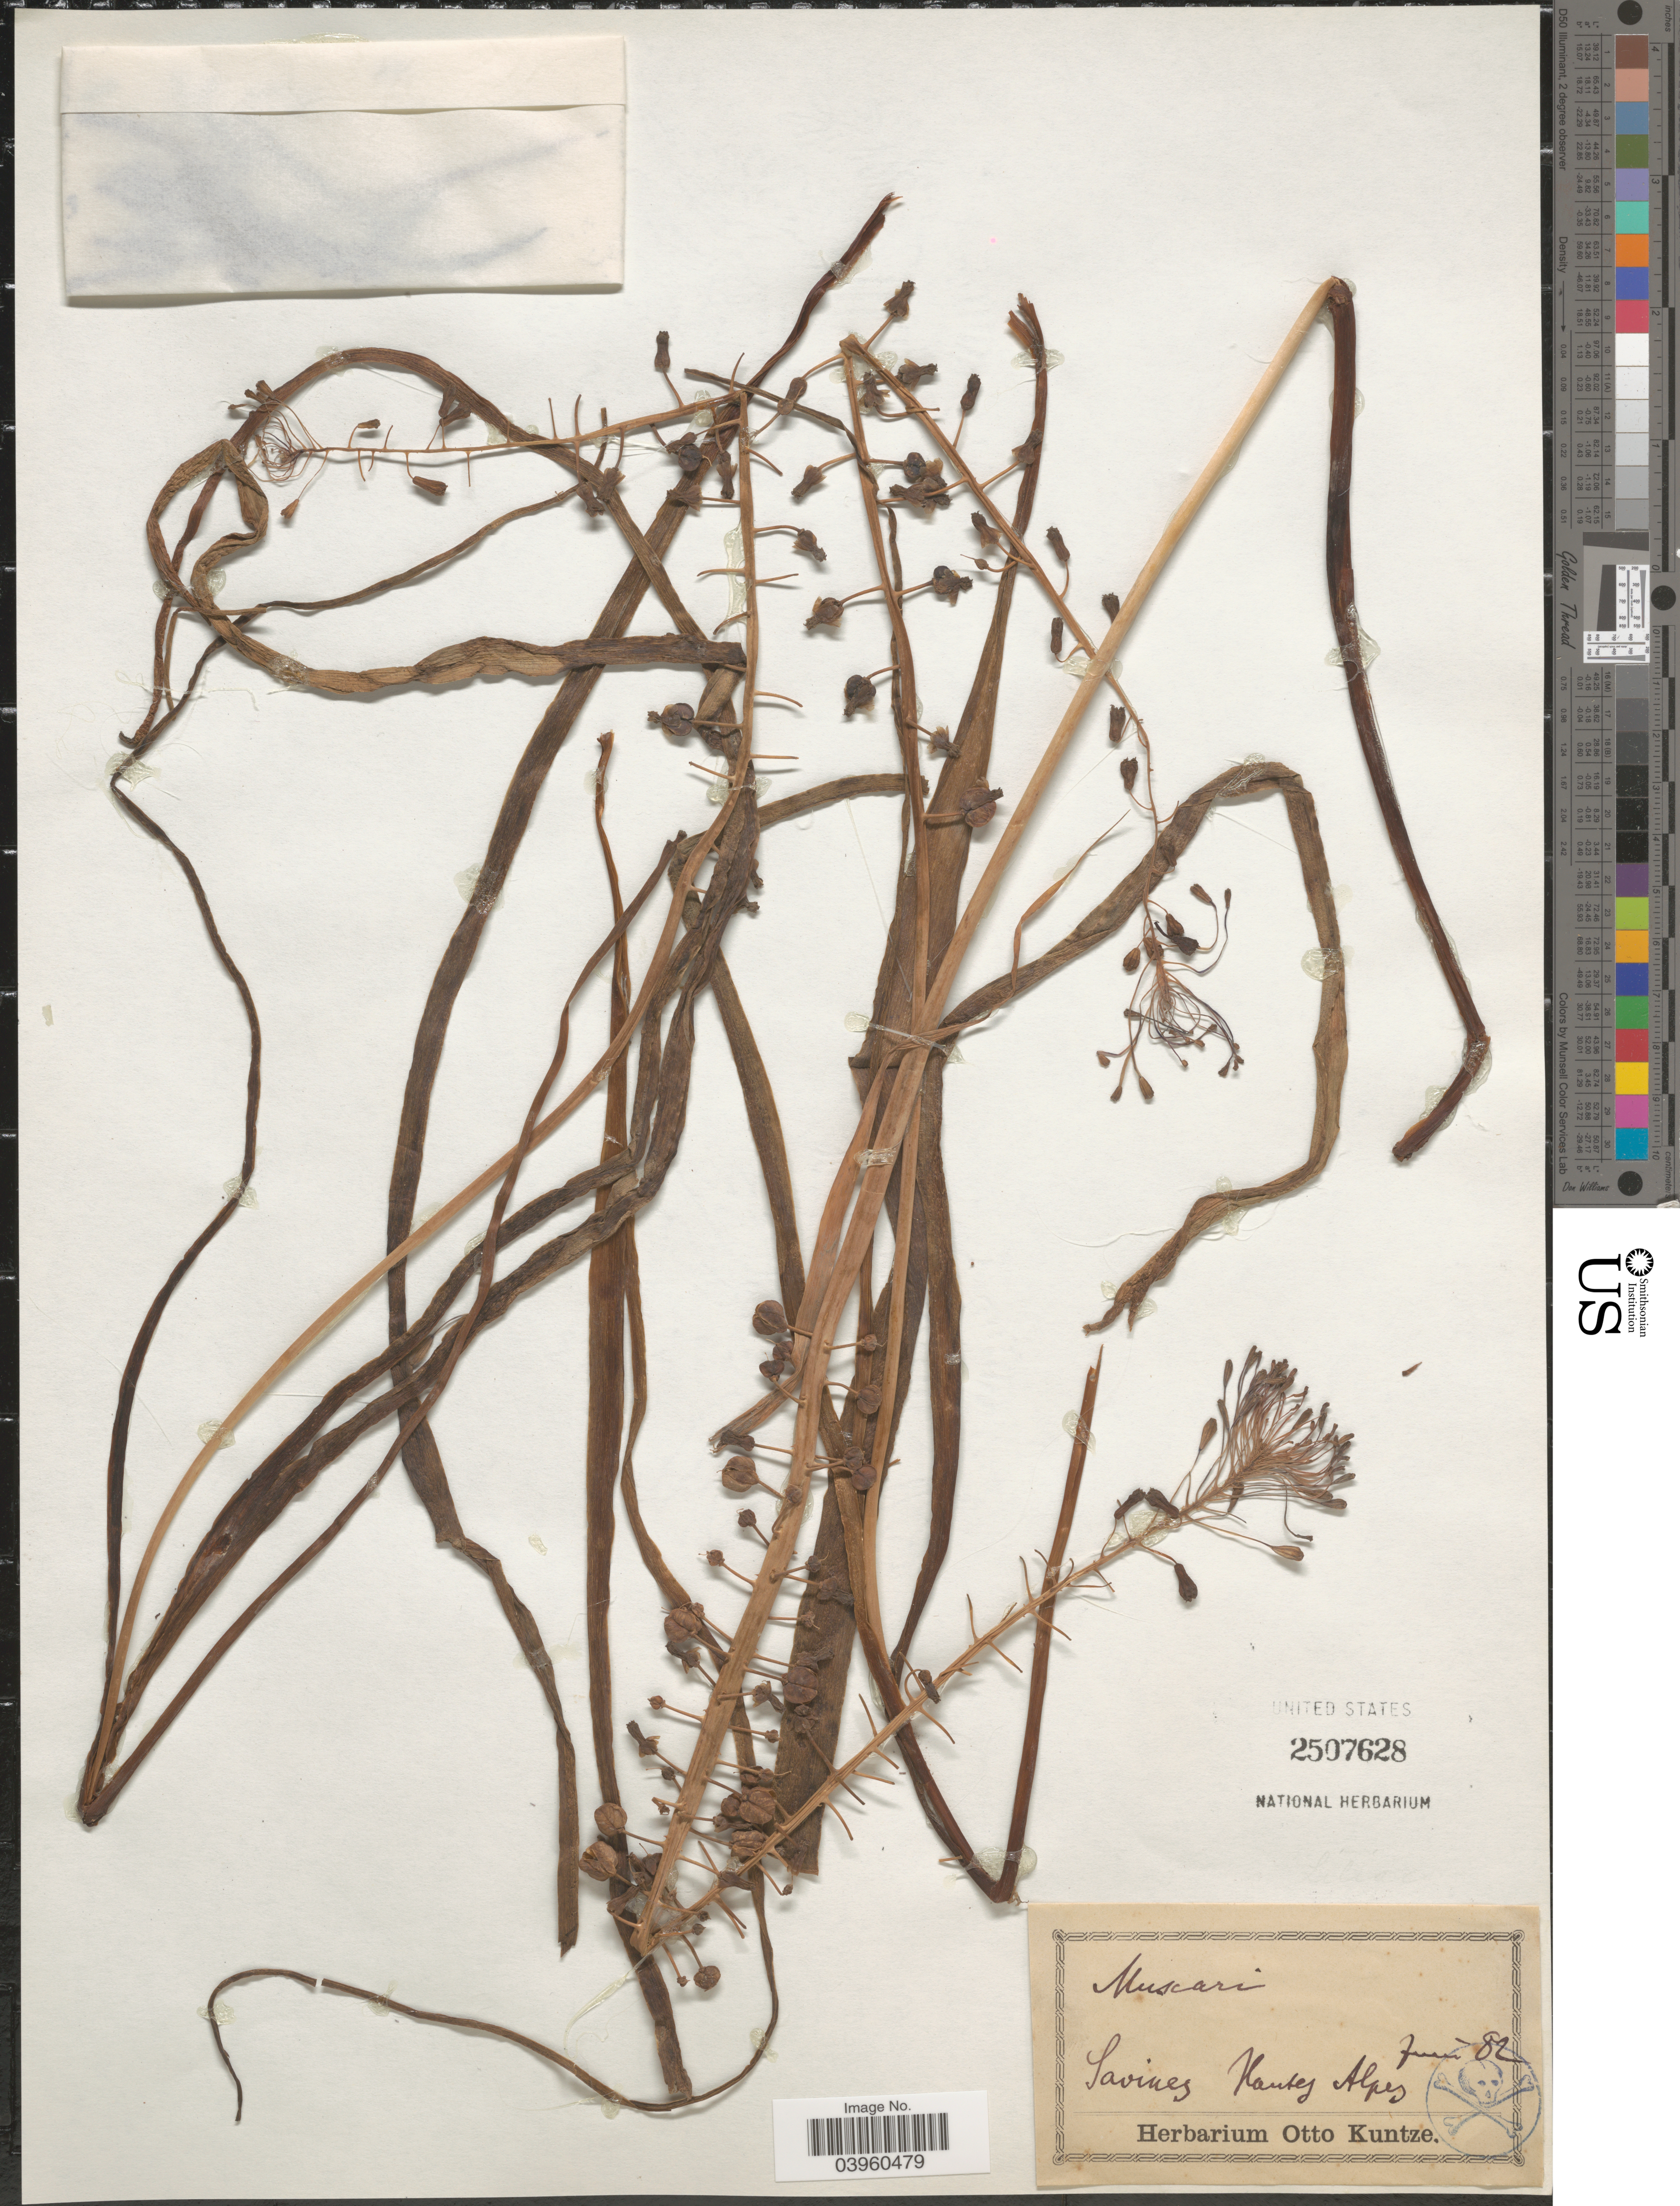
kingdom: Plantae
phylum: Tracheophyta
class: Liliopsida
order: Asparagales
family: Asparagaceae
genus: Muscari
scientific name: Muscari sp.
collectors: ex herb. Otto Kuntze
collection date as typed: Transcribed d/m/y: /6/82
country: France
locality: Savines Hautes Alpes.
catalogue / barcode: US 2507628